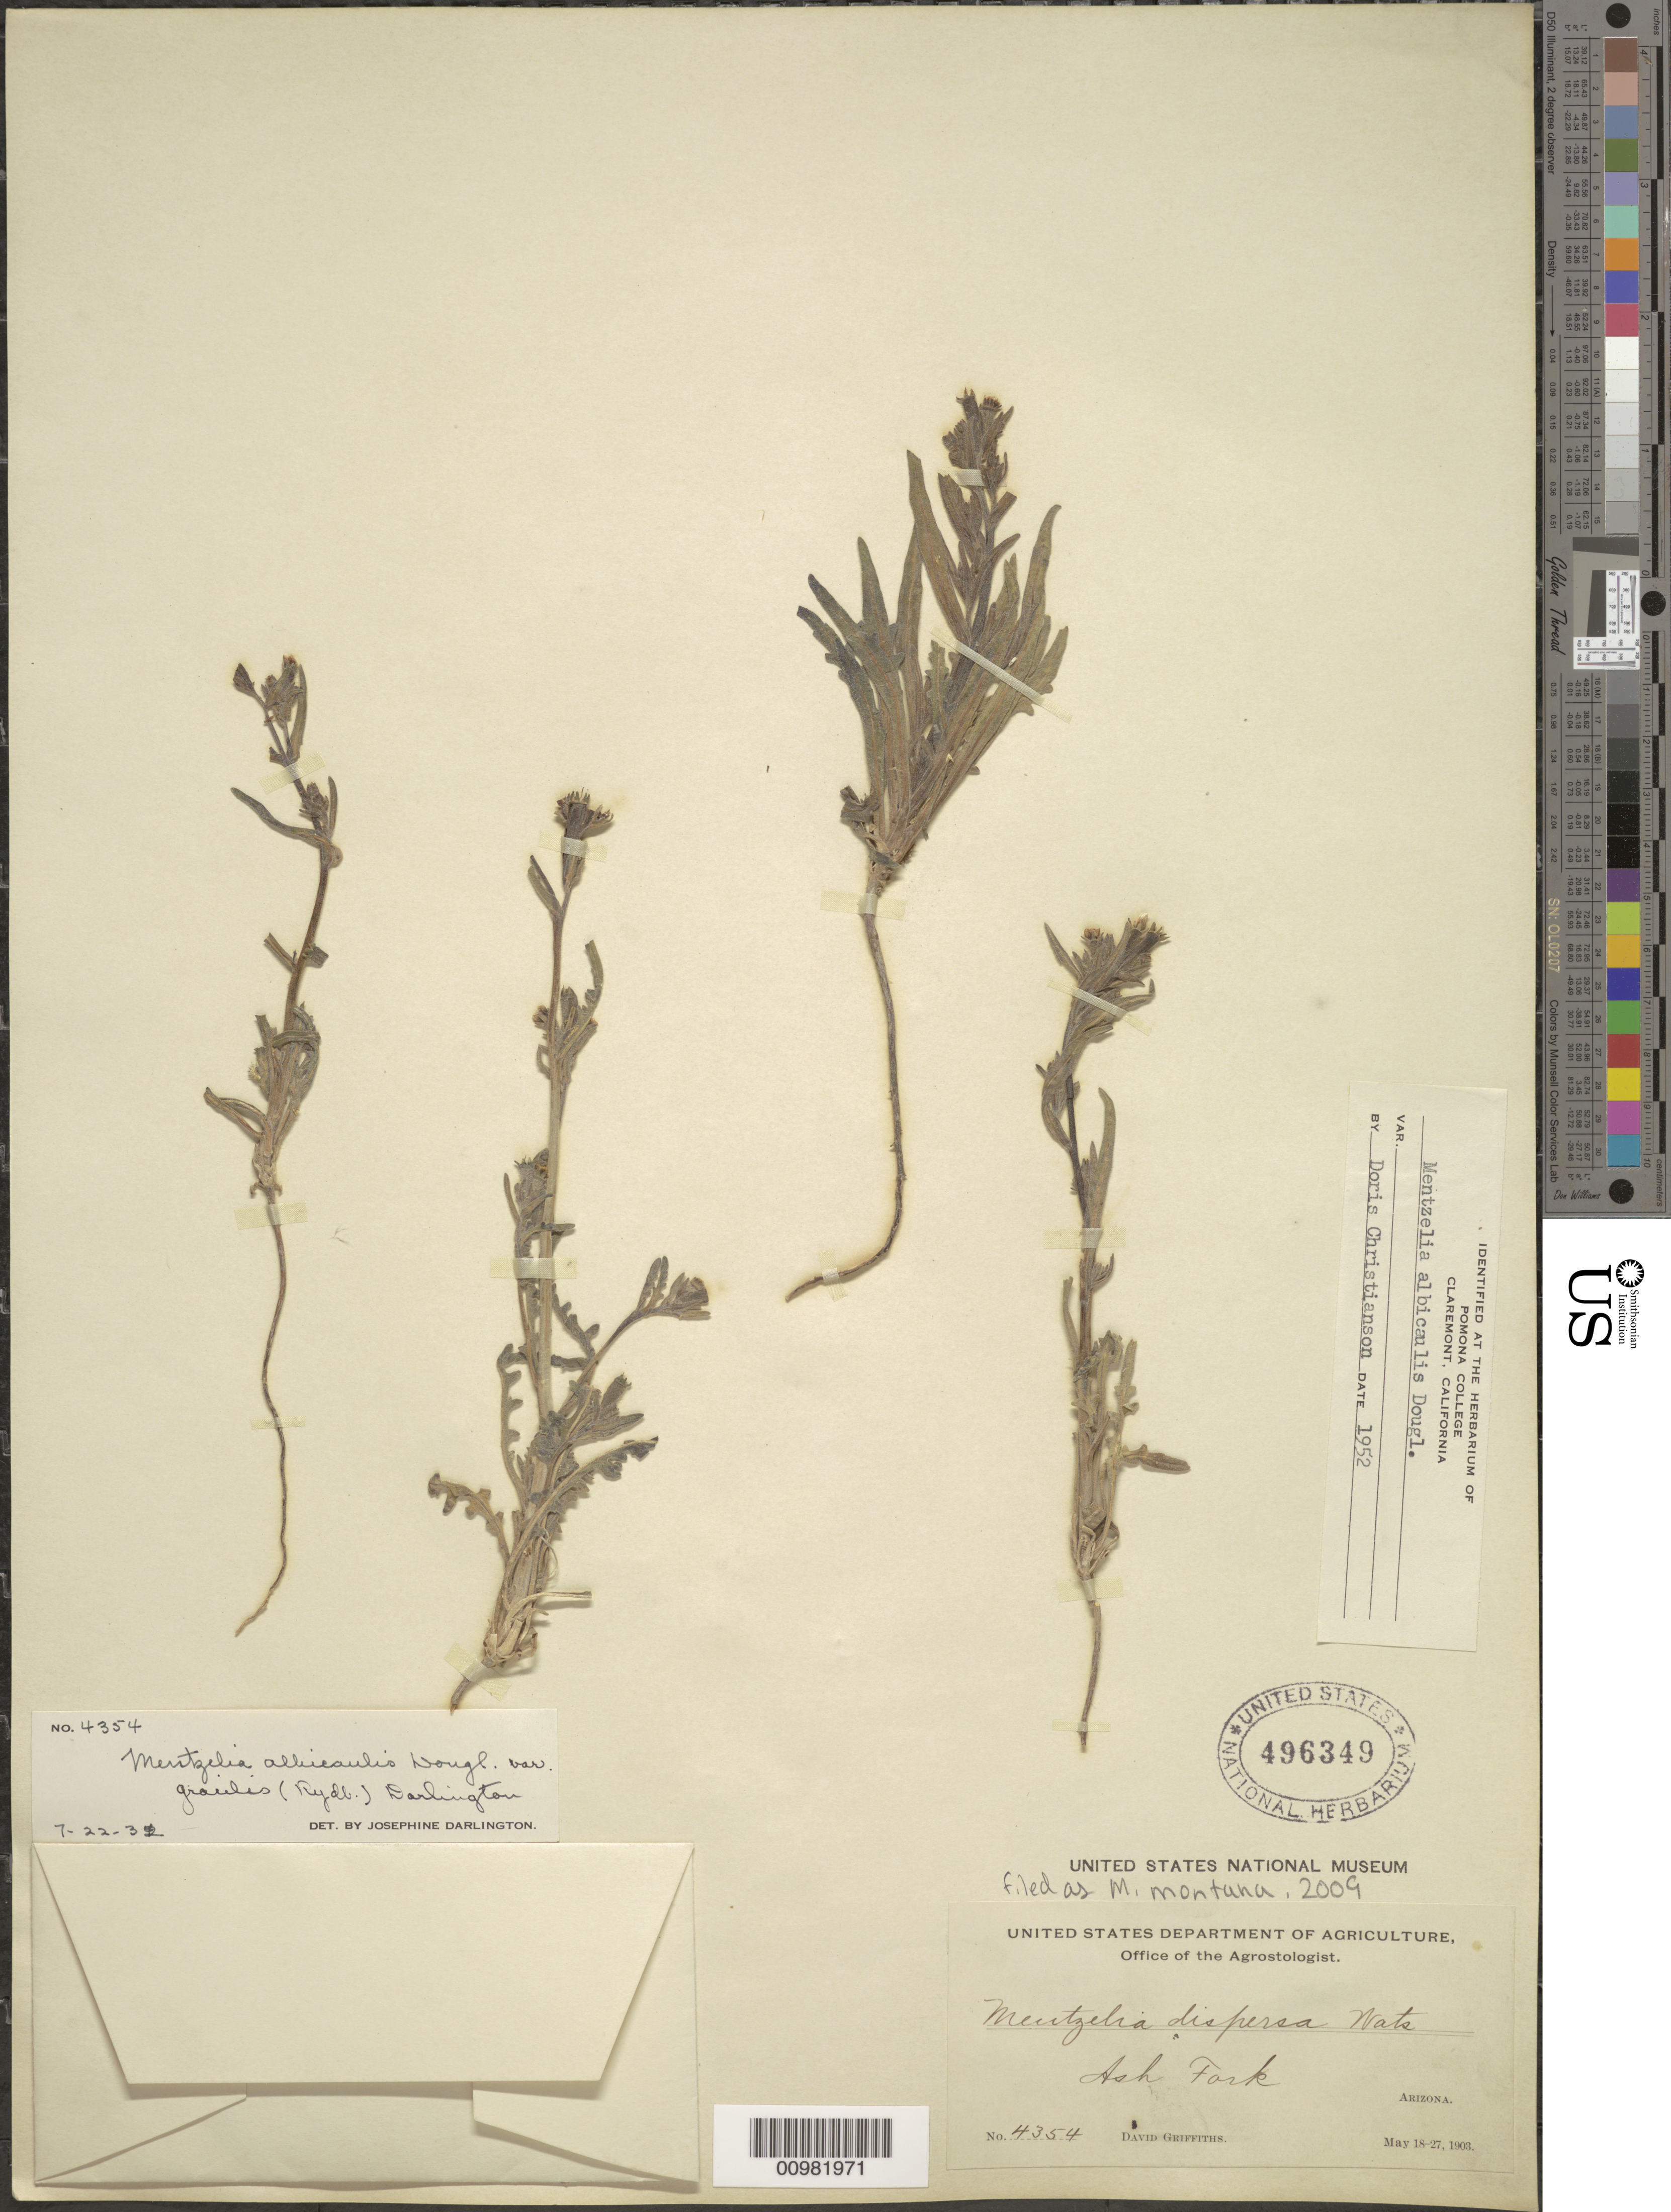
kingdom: Plantae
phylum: Tracheophyta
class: Magnoliopsida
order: Cornales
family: Loasaceae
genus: Mentzelia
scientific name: Mentzelia montana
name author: (Davidson) Davidson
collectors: D. Griffiths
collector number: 4354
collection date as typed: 18 May 1903 to 27 May 1903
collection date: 1903-05-18/1903-05-27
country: United States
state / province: Arizona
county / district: Yavapai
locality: Ash Fork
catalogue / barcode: US 496349